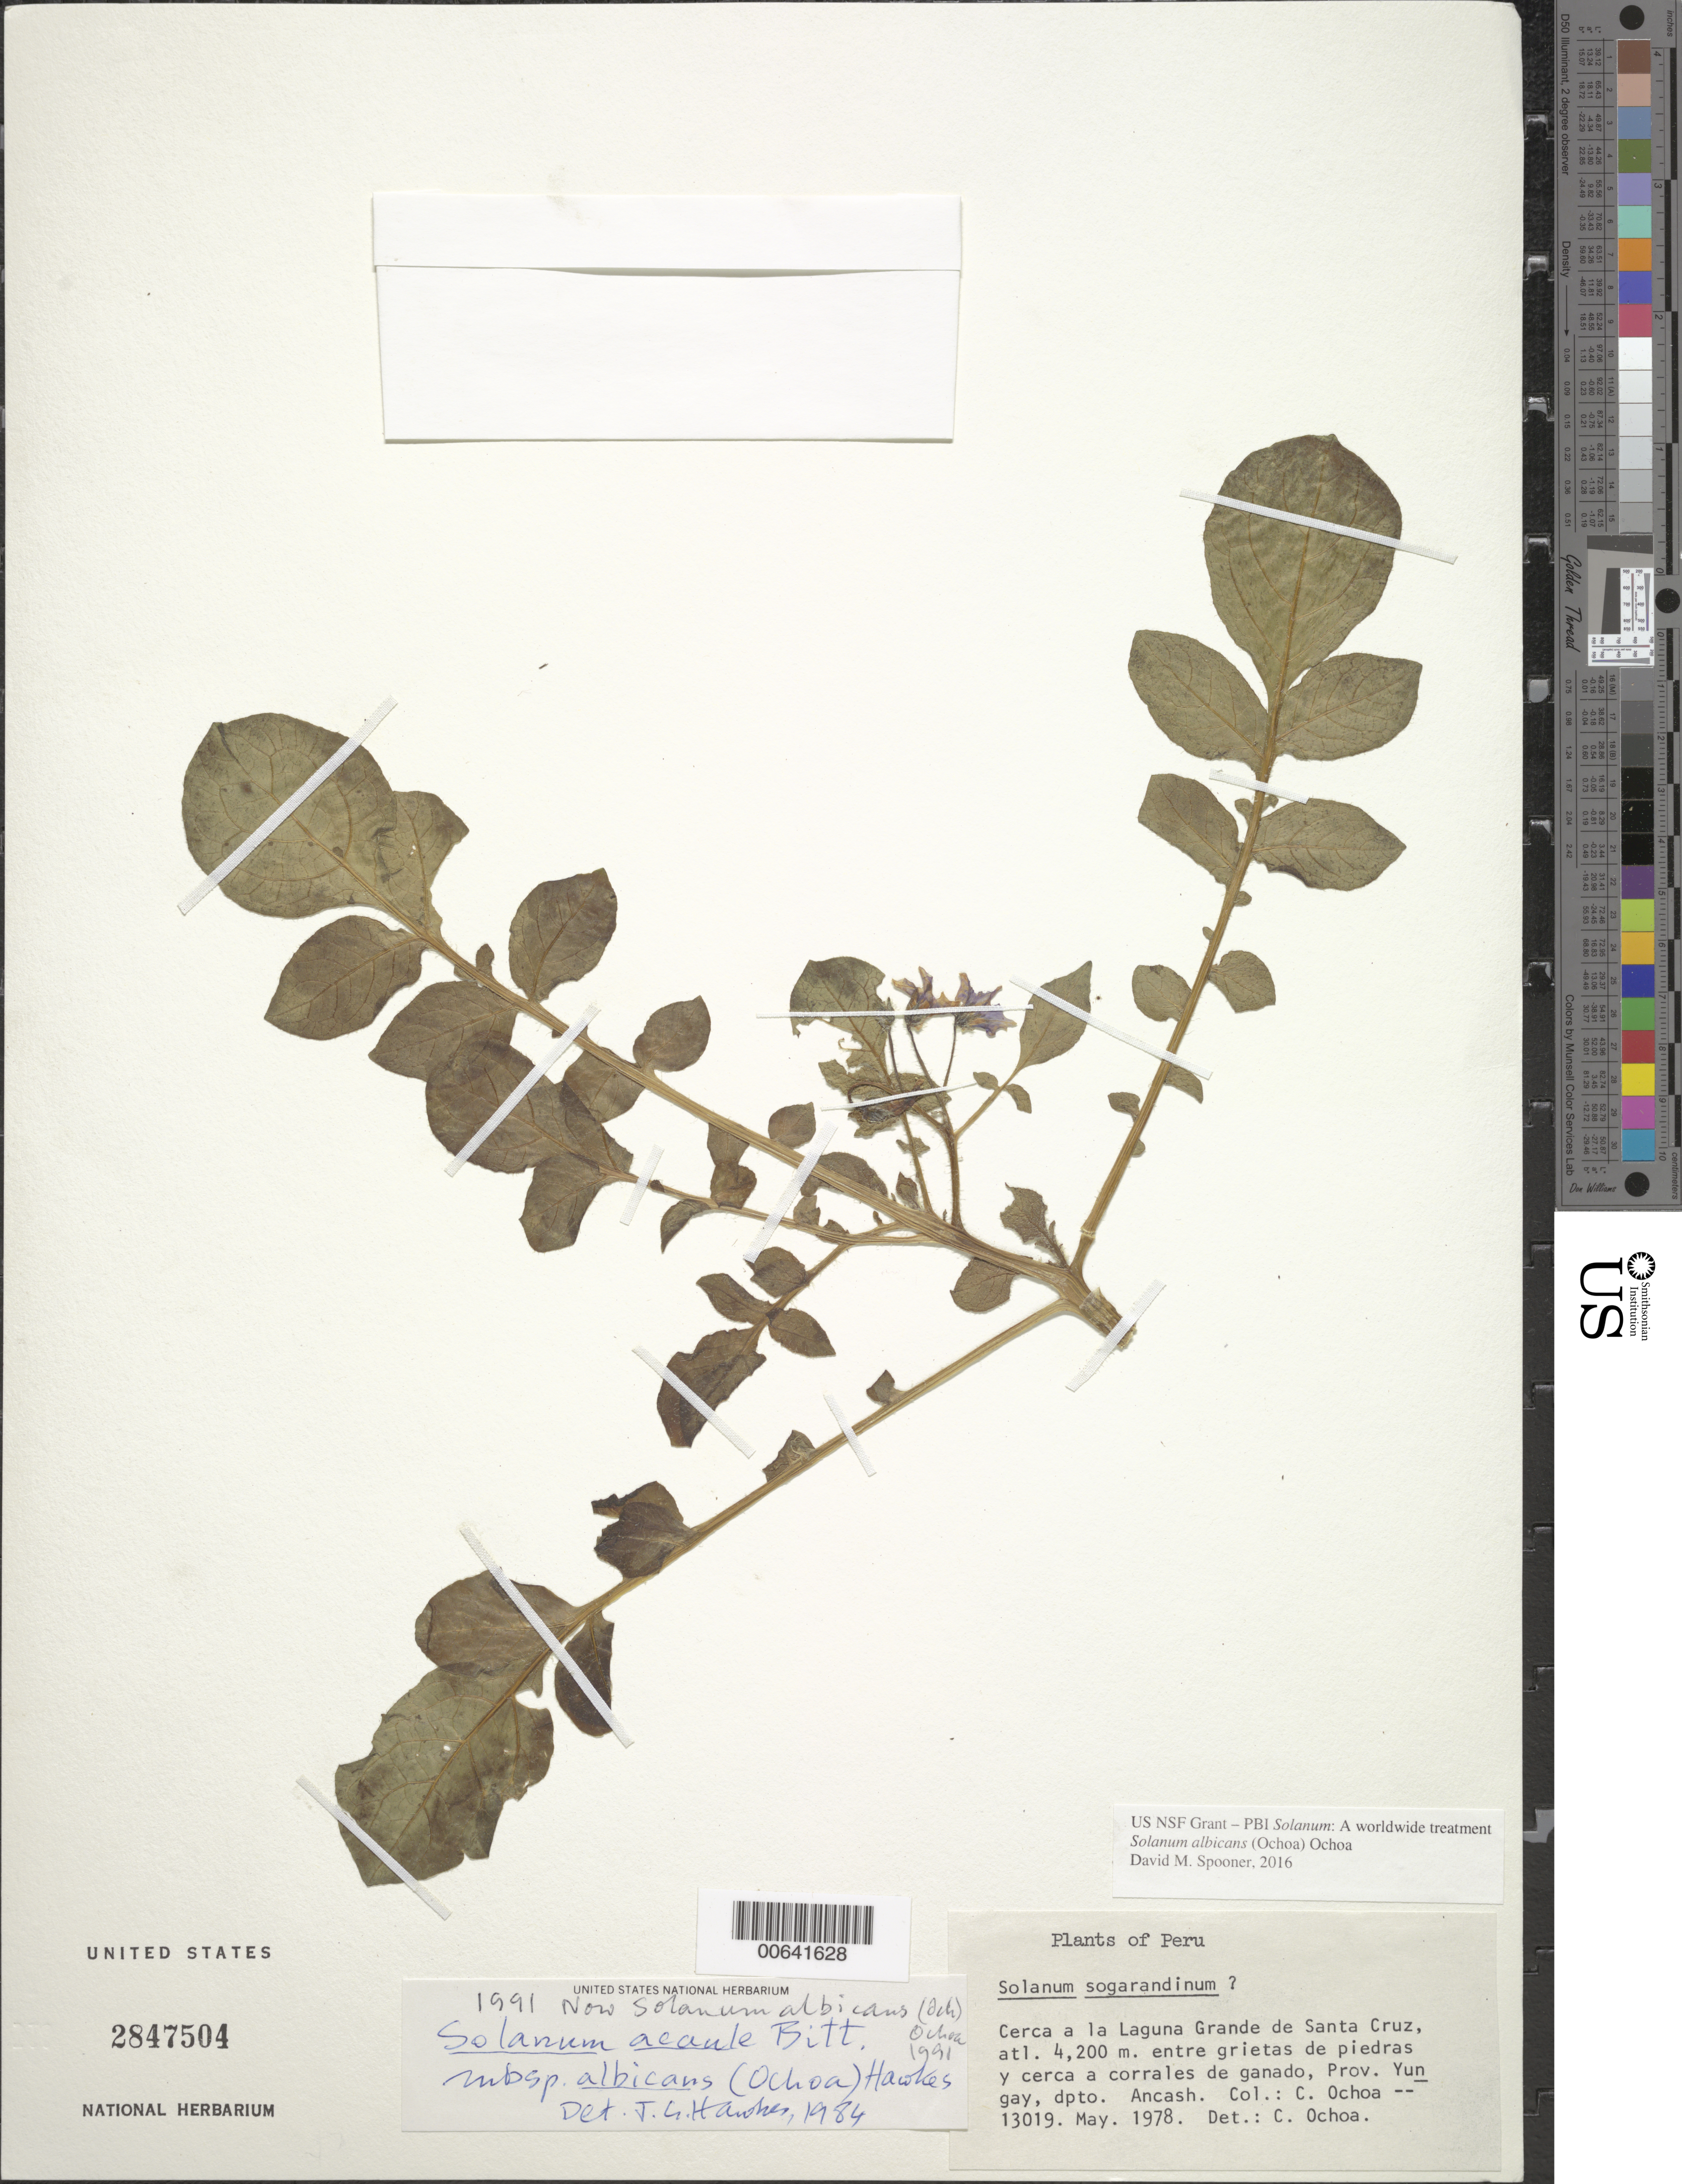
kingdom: Plantae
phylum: Tracheophyta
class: Magnoliopsida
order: Solanales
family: Solanaceae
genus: Solanum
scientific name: Solanum albicans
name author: (Ochoa) Ochoa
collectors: C. Ochoa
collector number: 13019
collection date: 1978-05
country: Peru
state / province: Ancash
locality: Cerca a la Laguna Grande de Santa Cruz, Prov. Yungay, dpto. Ancash.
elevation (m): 4200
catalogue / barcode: US 2847504